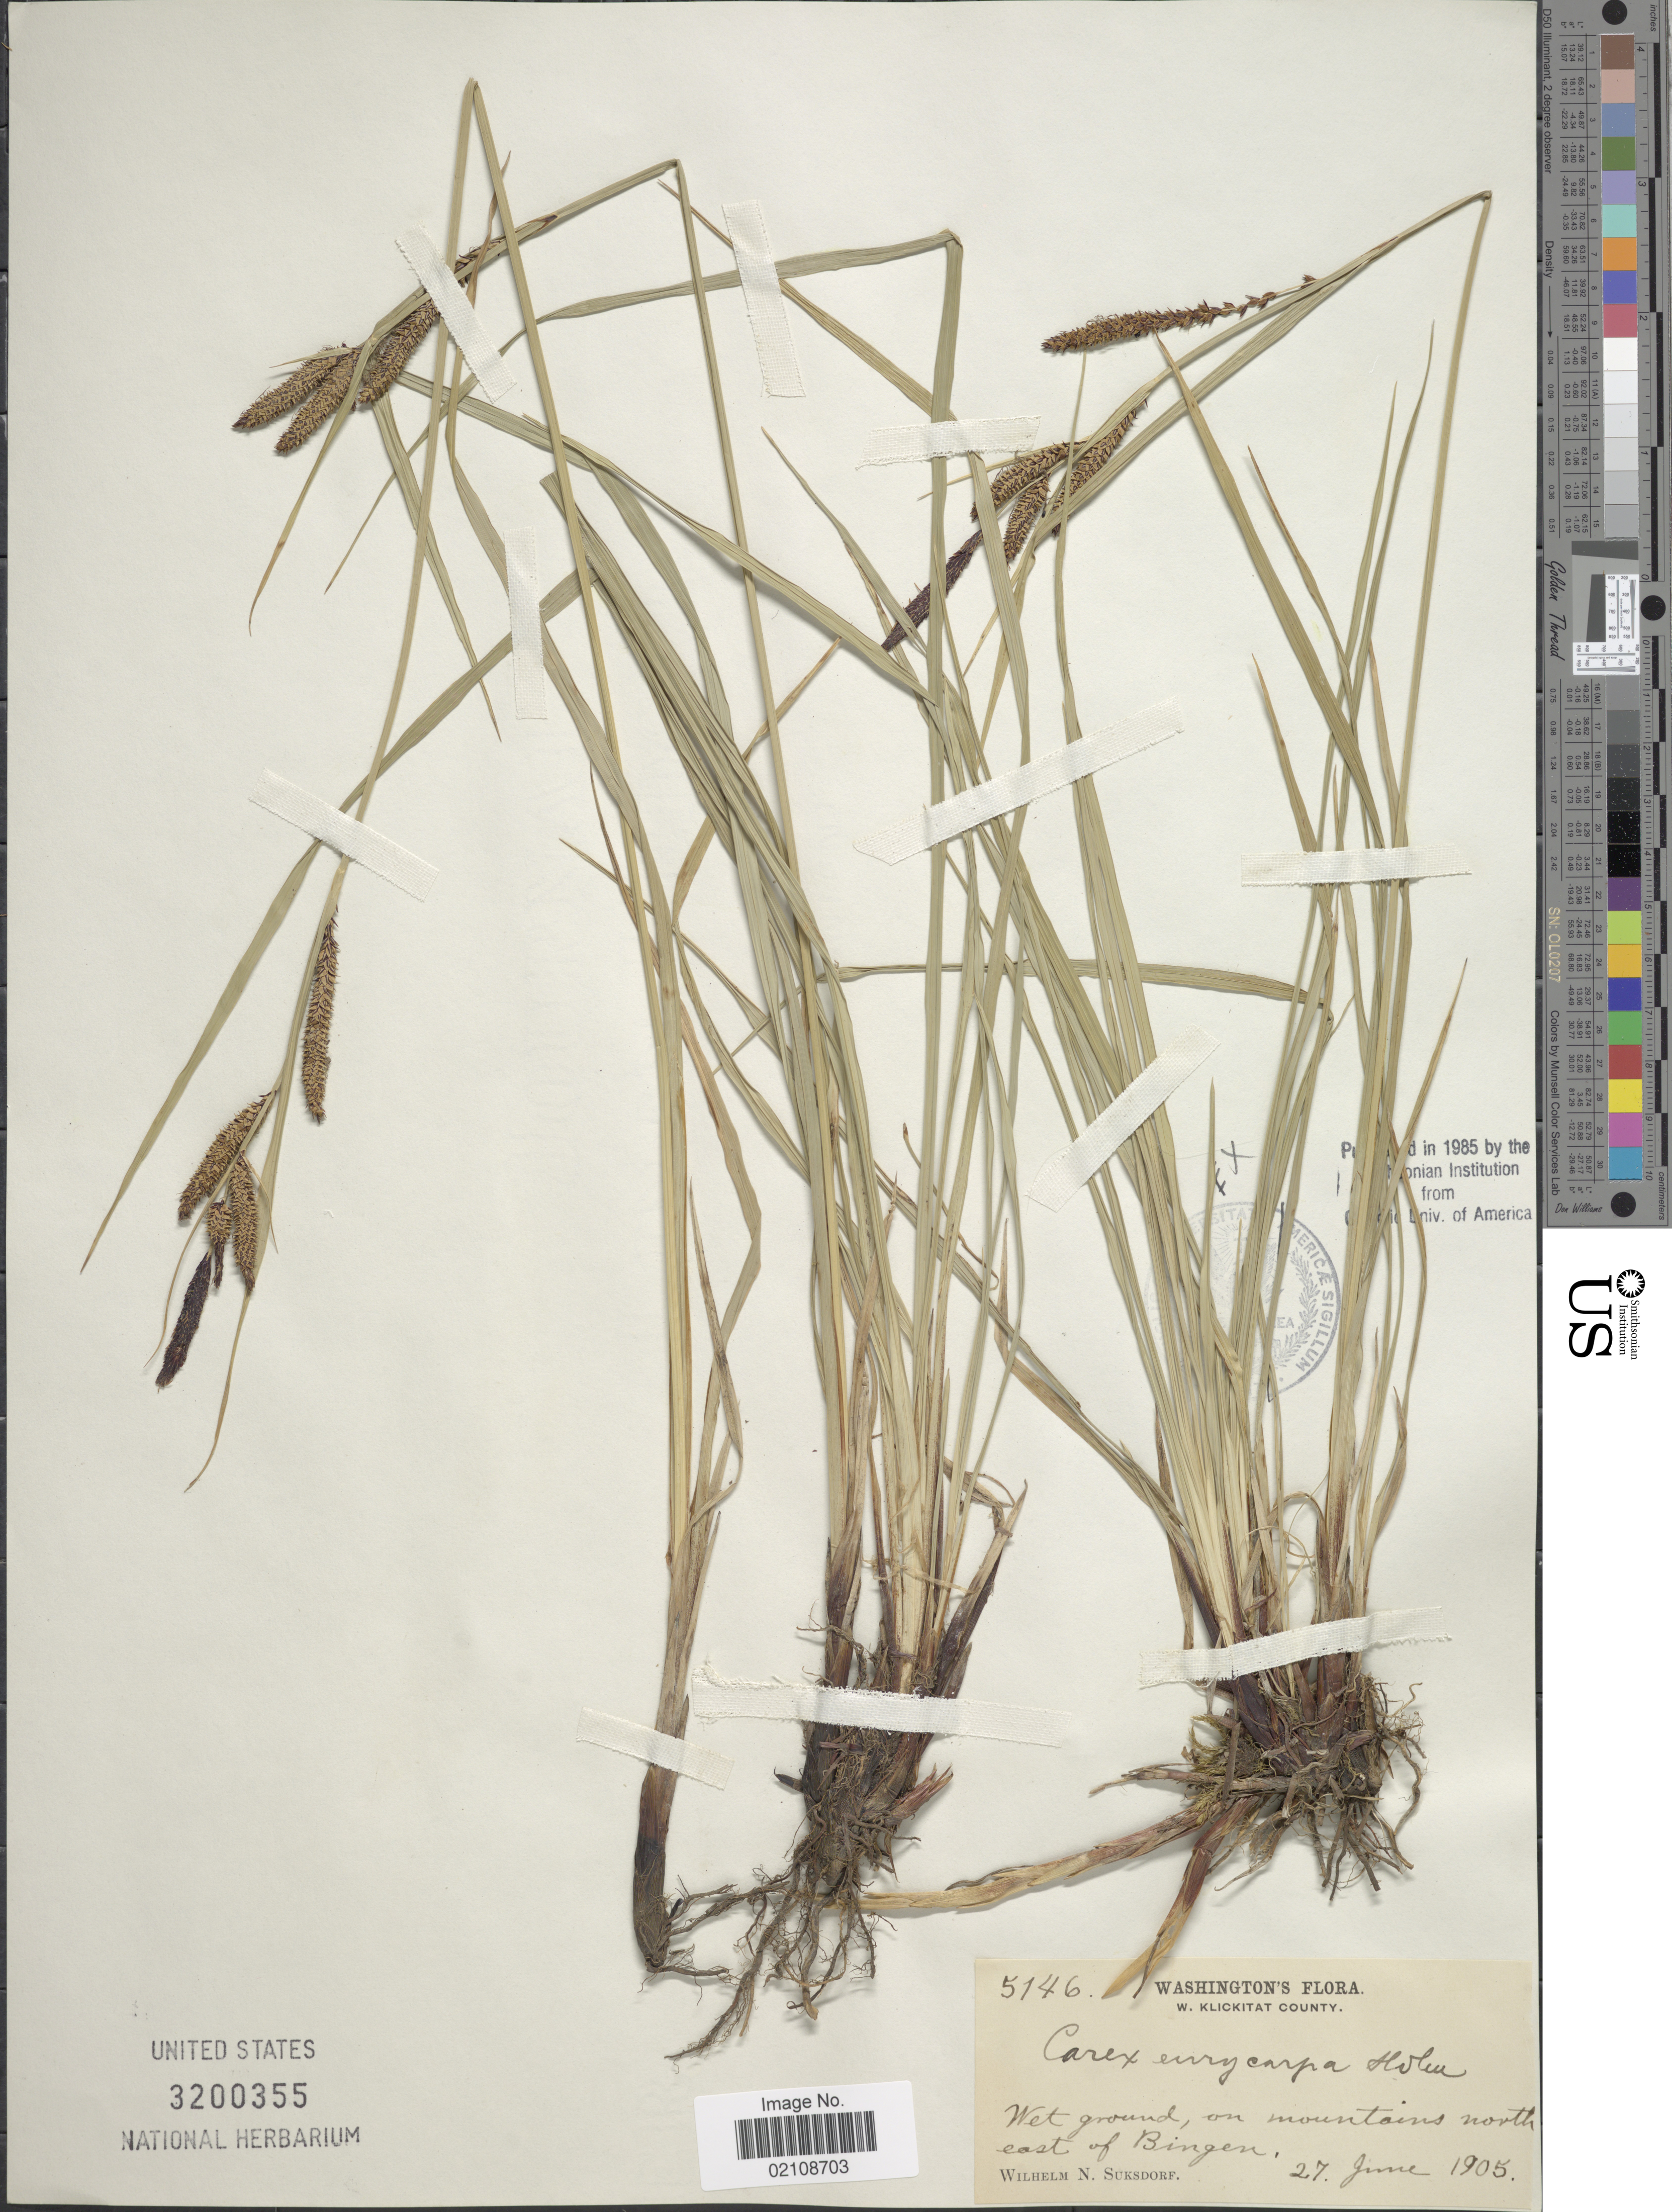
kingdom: Plantae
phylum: Tracheophyta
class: Liliopsida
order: Poales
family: Cyperaceae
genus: Carex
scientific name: Carex angustata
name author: Boott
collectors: W. N. Suksdorf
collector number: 5146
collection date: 1905-06-27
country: United States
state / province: Washington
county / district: Klickitat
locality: W. Klickitat Co., wet ground, on mountains north east of Bingen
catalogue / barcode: US 3200355